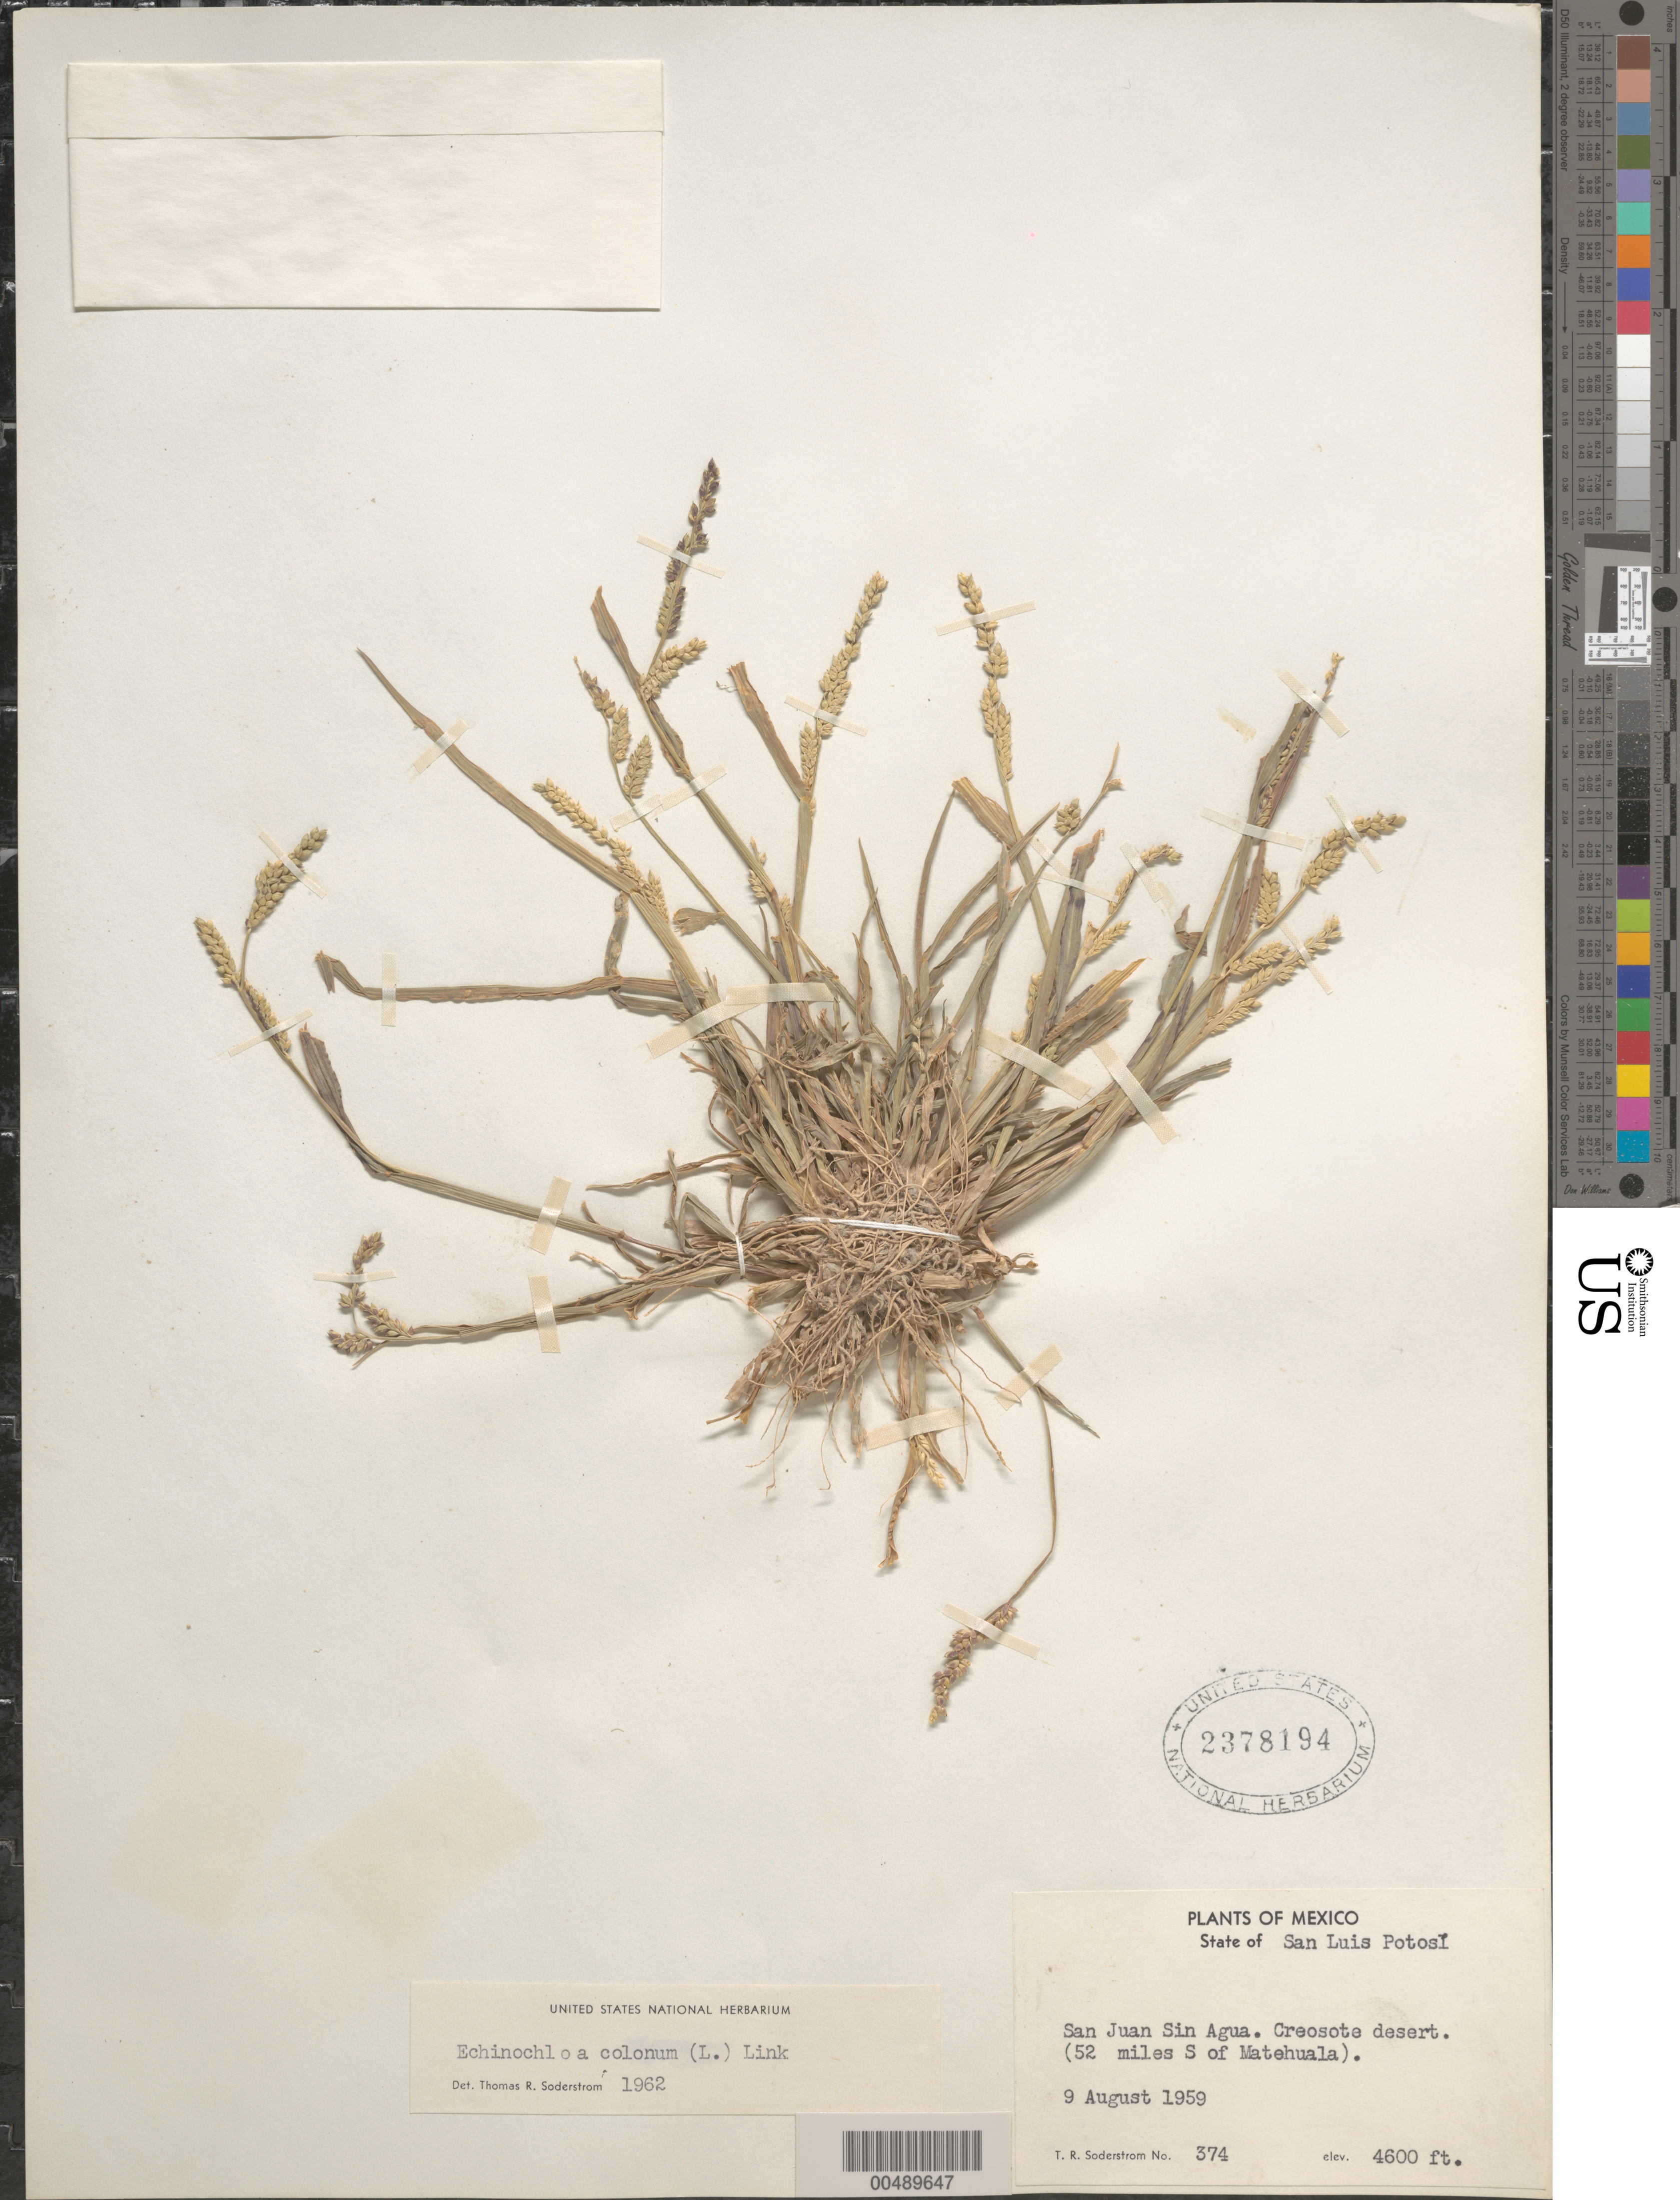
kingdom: Plantae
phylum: Tracheophyta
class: Liliopsida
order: Poales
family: Poaceae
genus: Echinochloa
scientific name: Echinochloa colona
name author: (L.) Link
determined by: Soderstrom, T. R.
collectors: T. R. Soderstrom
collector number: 374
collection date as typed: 9 Aug 1959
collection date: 1959-08-09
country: Mexico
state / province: San Luis Potosi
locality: San Juan Sin Agua, 52 mi S of Matehuala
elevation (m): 1402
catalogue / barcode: US 2378194